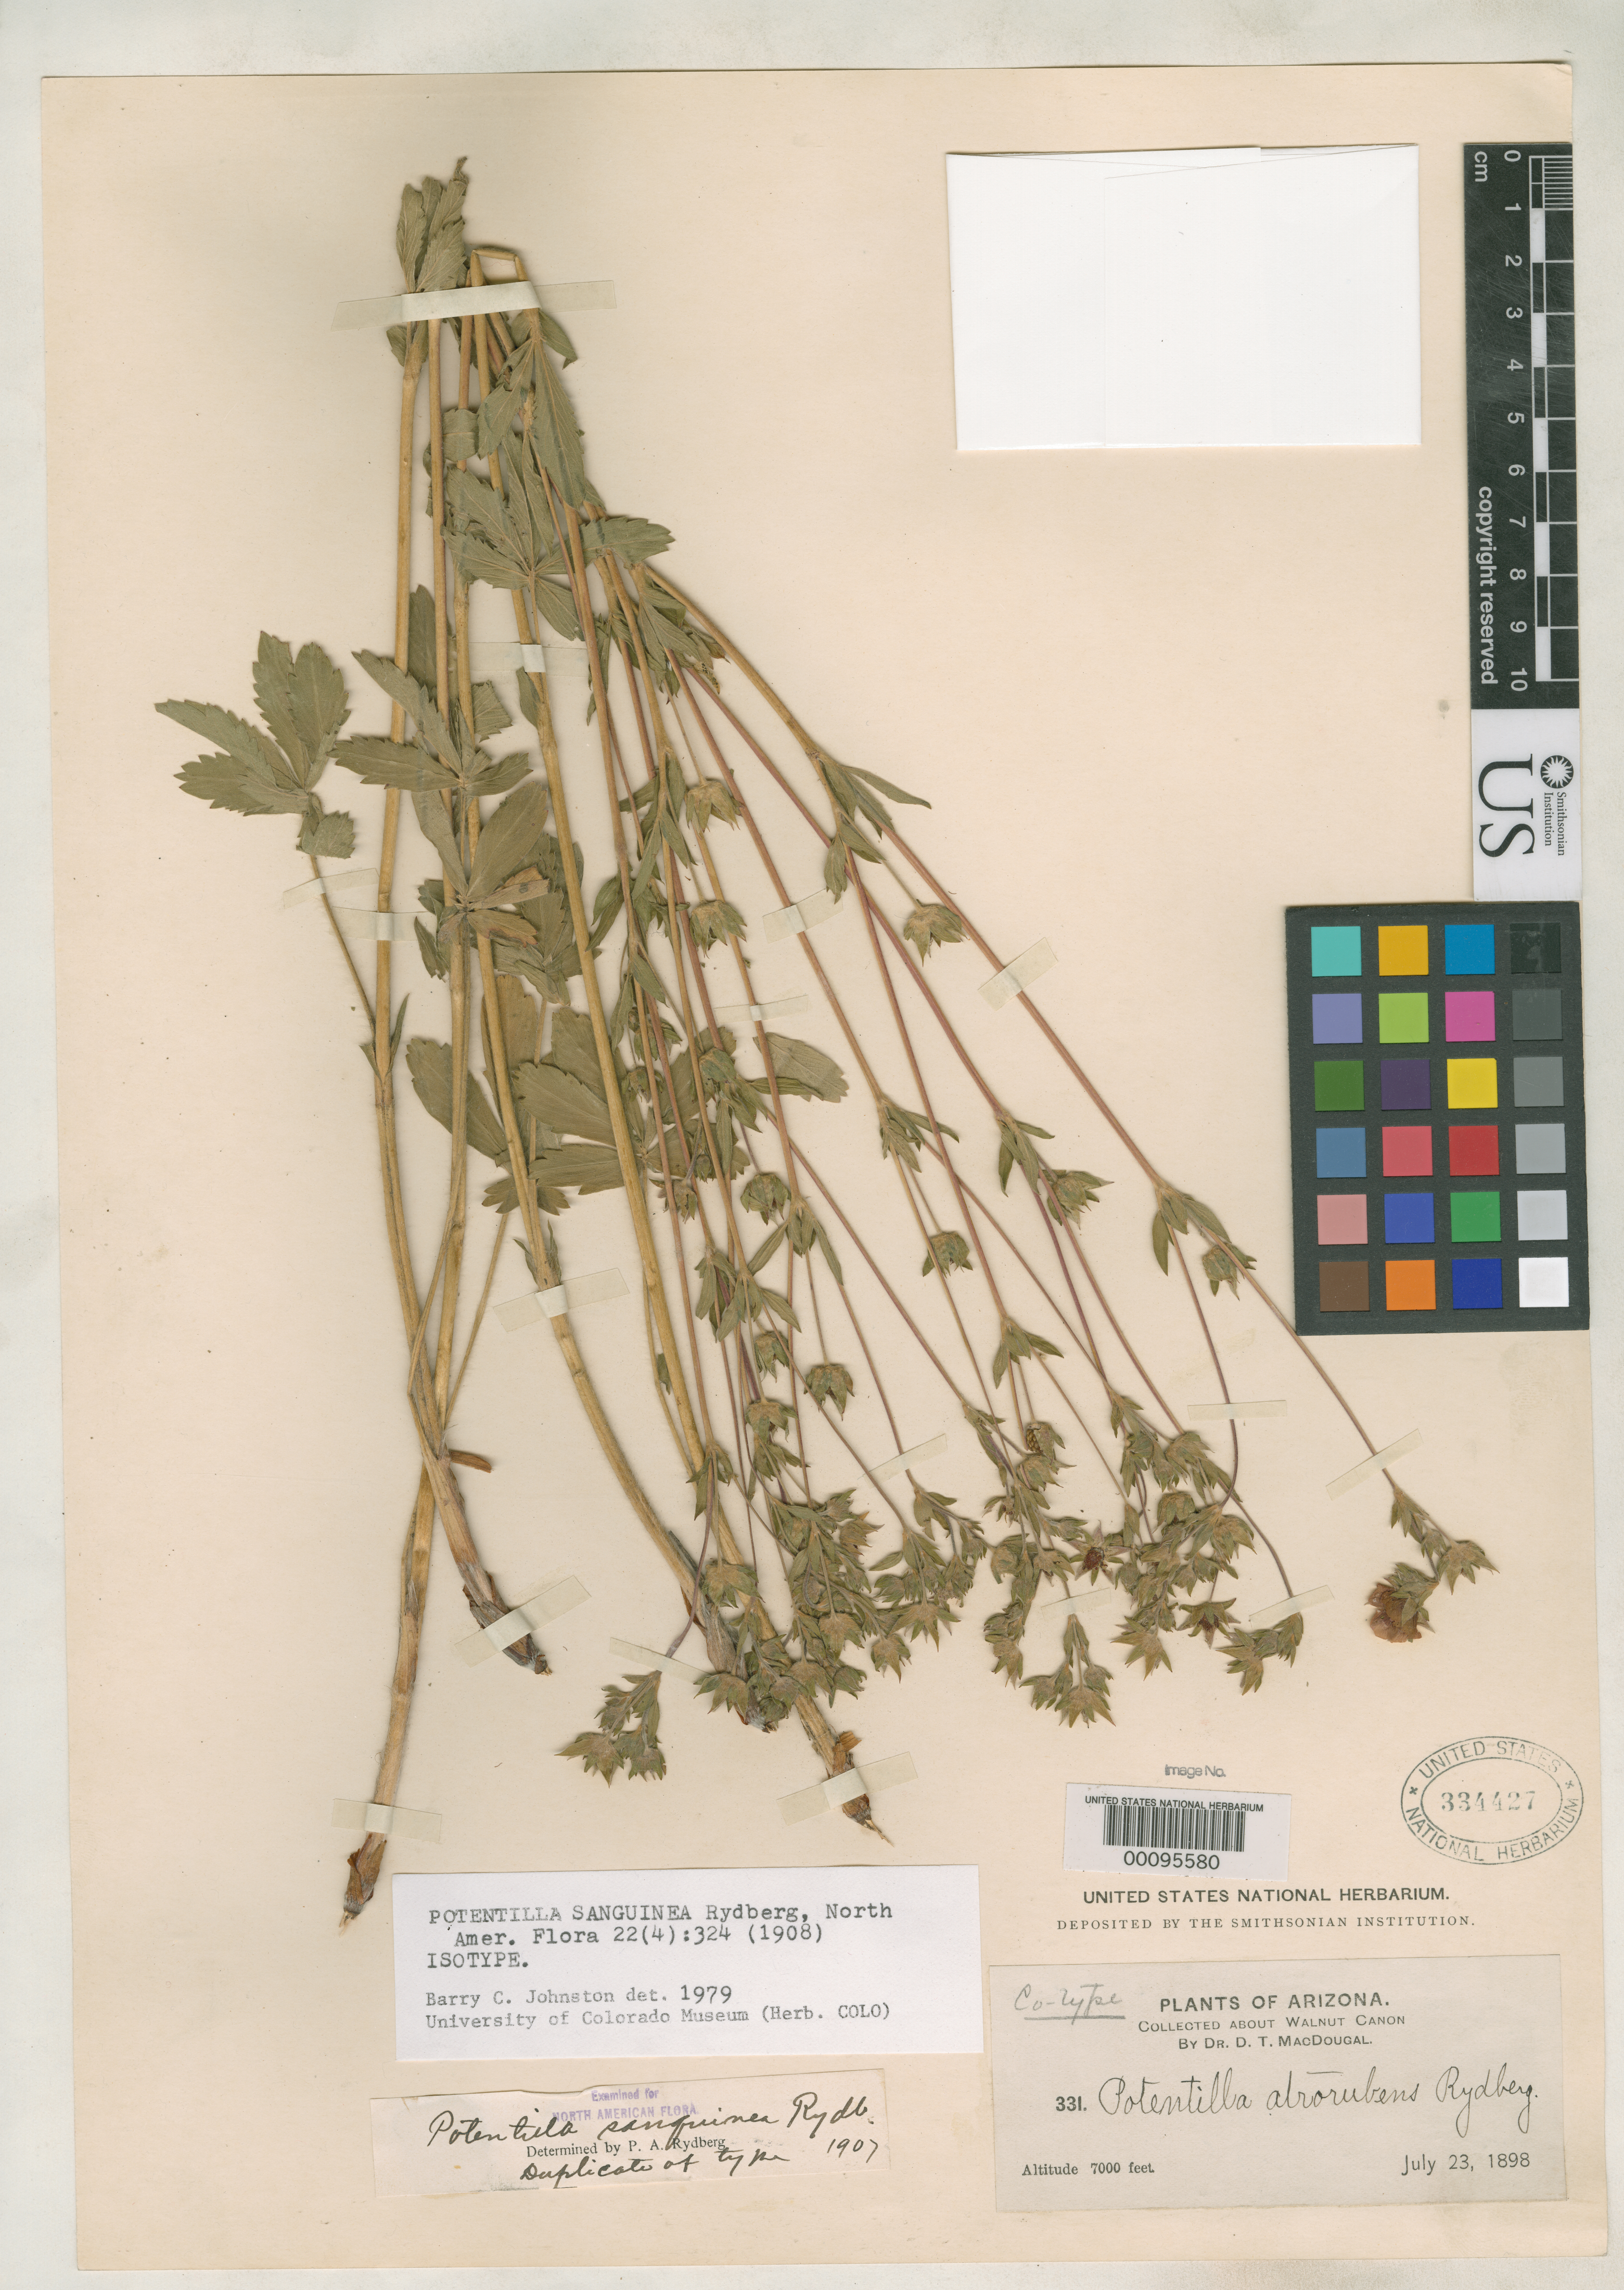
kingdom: Plantae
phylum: Tracheophyta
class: Magnoliopsida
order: Rosales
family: Rosaceae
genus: Potentilla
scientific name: Potentilla sanguinea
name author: Rydb.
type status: Isotype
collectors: D. T. MacDougal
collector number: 331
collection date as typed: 23 Jul 1898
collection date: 1898-07-23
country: United States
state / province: Arizona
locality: Walnut Canyon.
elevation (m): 2134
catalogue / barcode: US 334227